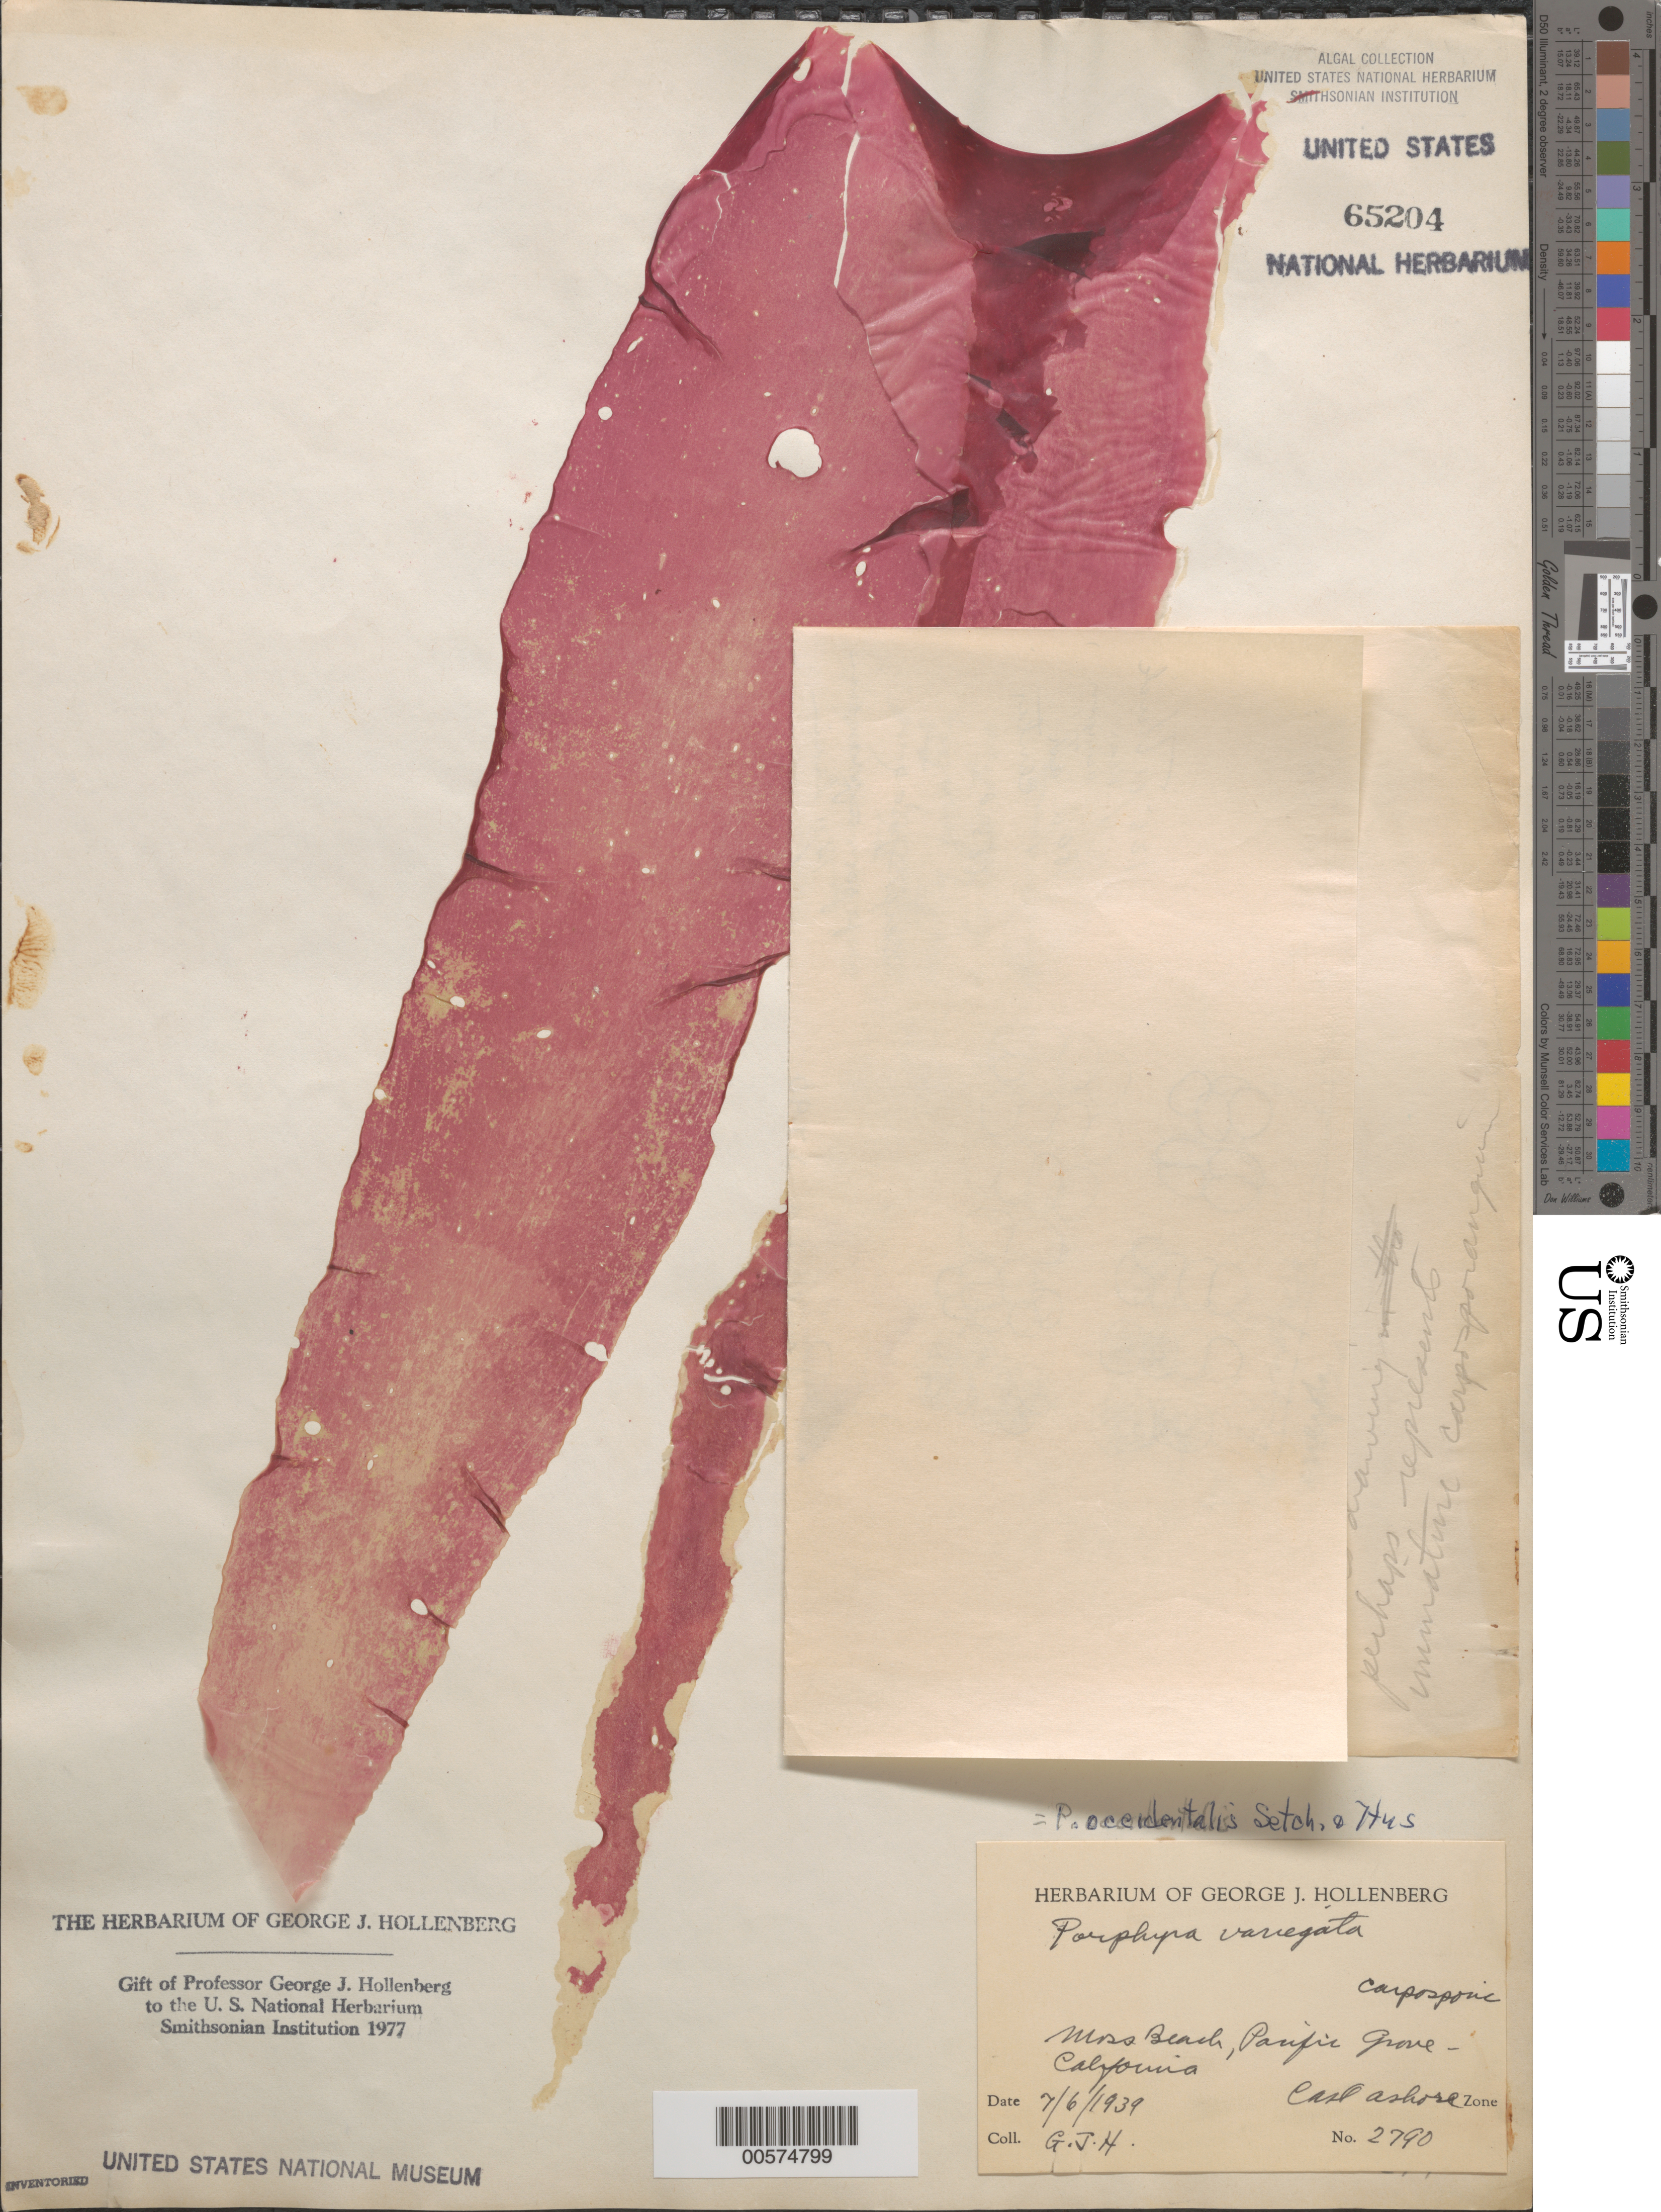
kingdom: Plantae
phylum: Rhodophyta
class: Bangiophyceae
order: Bangiales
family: Bangiaceae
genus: Porphyra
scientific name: Porphyra occidentalis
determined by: Hollenberg, George J.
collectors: G. Hollenberg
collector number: GJH 2790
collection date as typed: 06 Jul 1939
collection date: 1939-07-06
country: United States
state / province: California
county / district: Monterey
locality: Moss Beach, Pacific Grove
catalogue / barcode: US 65204